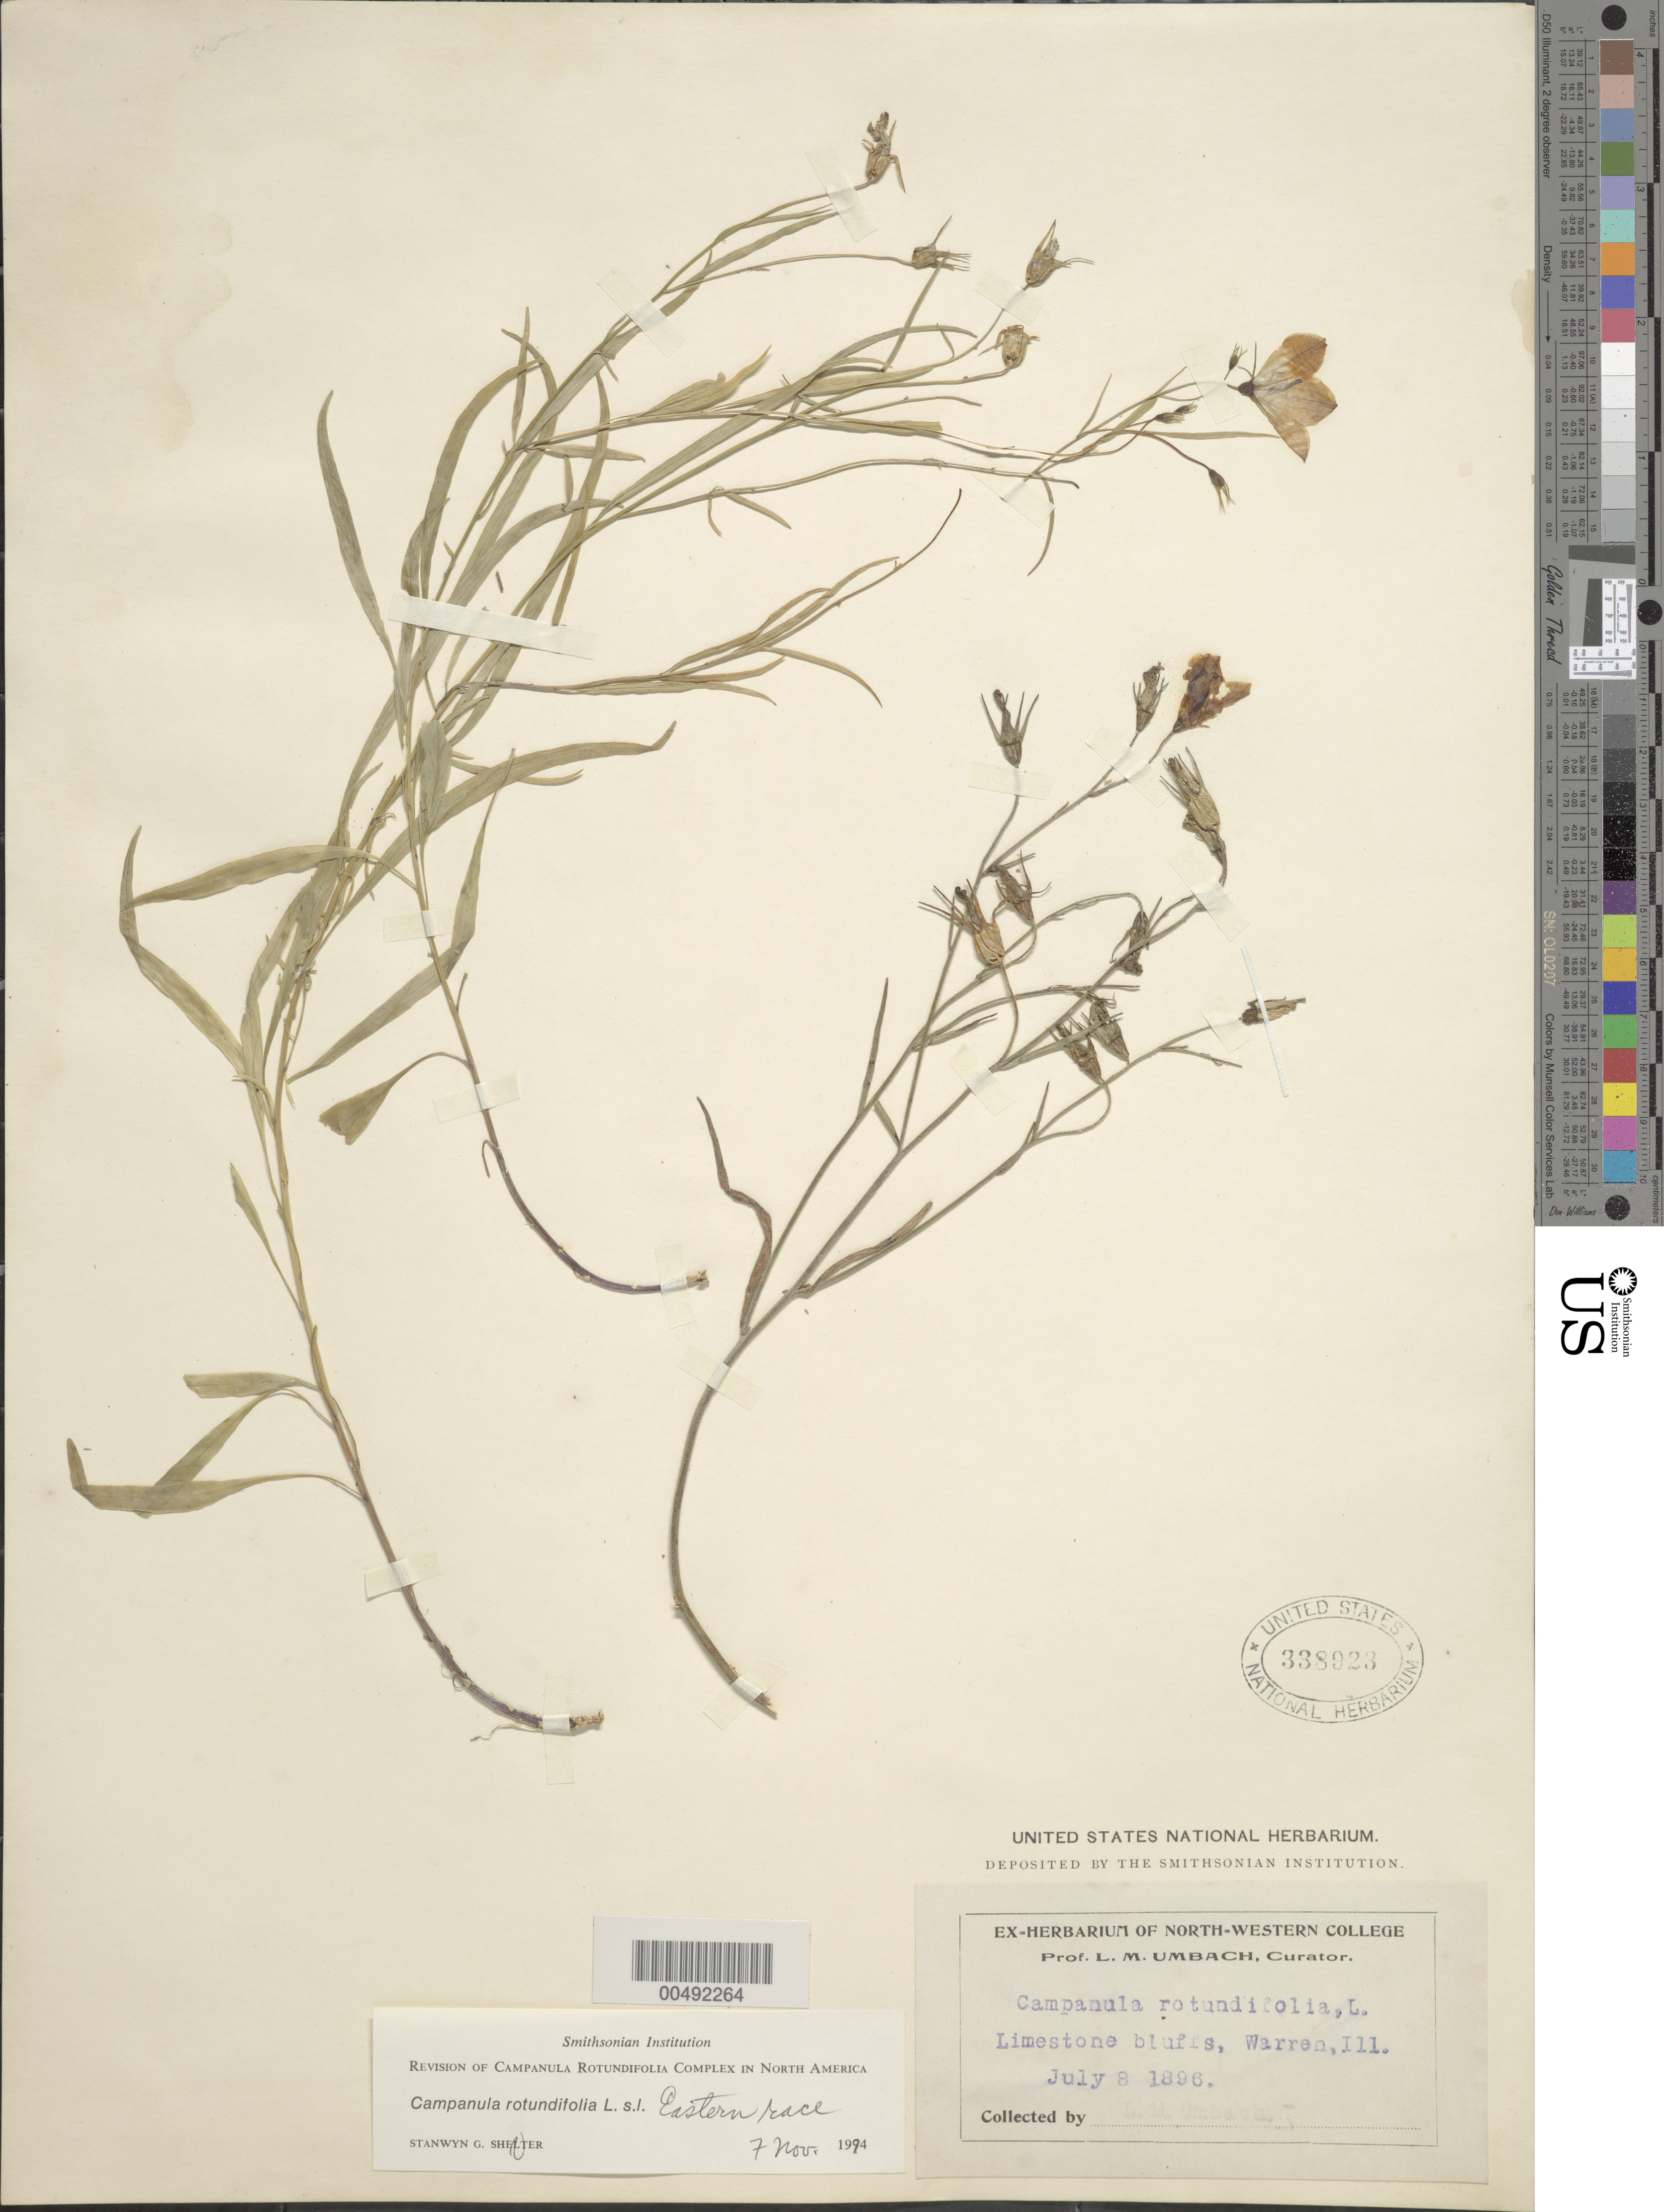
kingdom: Plantae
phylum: Tracheophyta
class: Magnoliopsida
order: Asterales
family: Campanulaceae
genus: Campanula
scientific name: Campanula rotundifolia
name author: L.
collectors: L. M. Umbach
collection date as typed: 08 Jul 1896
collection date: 1896-07-08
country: United States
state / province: Illinois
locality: Warren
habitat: limestone bluffs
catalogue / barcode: US 338923